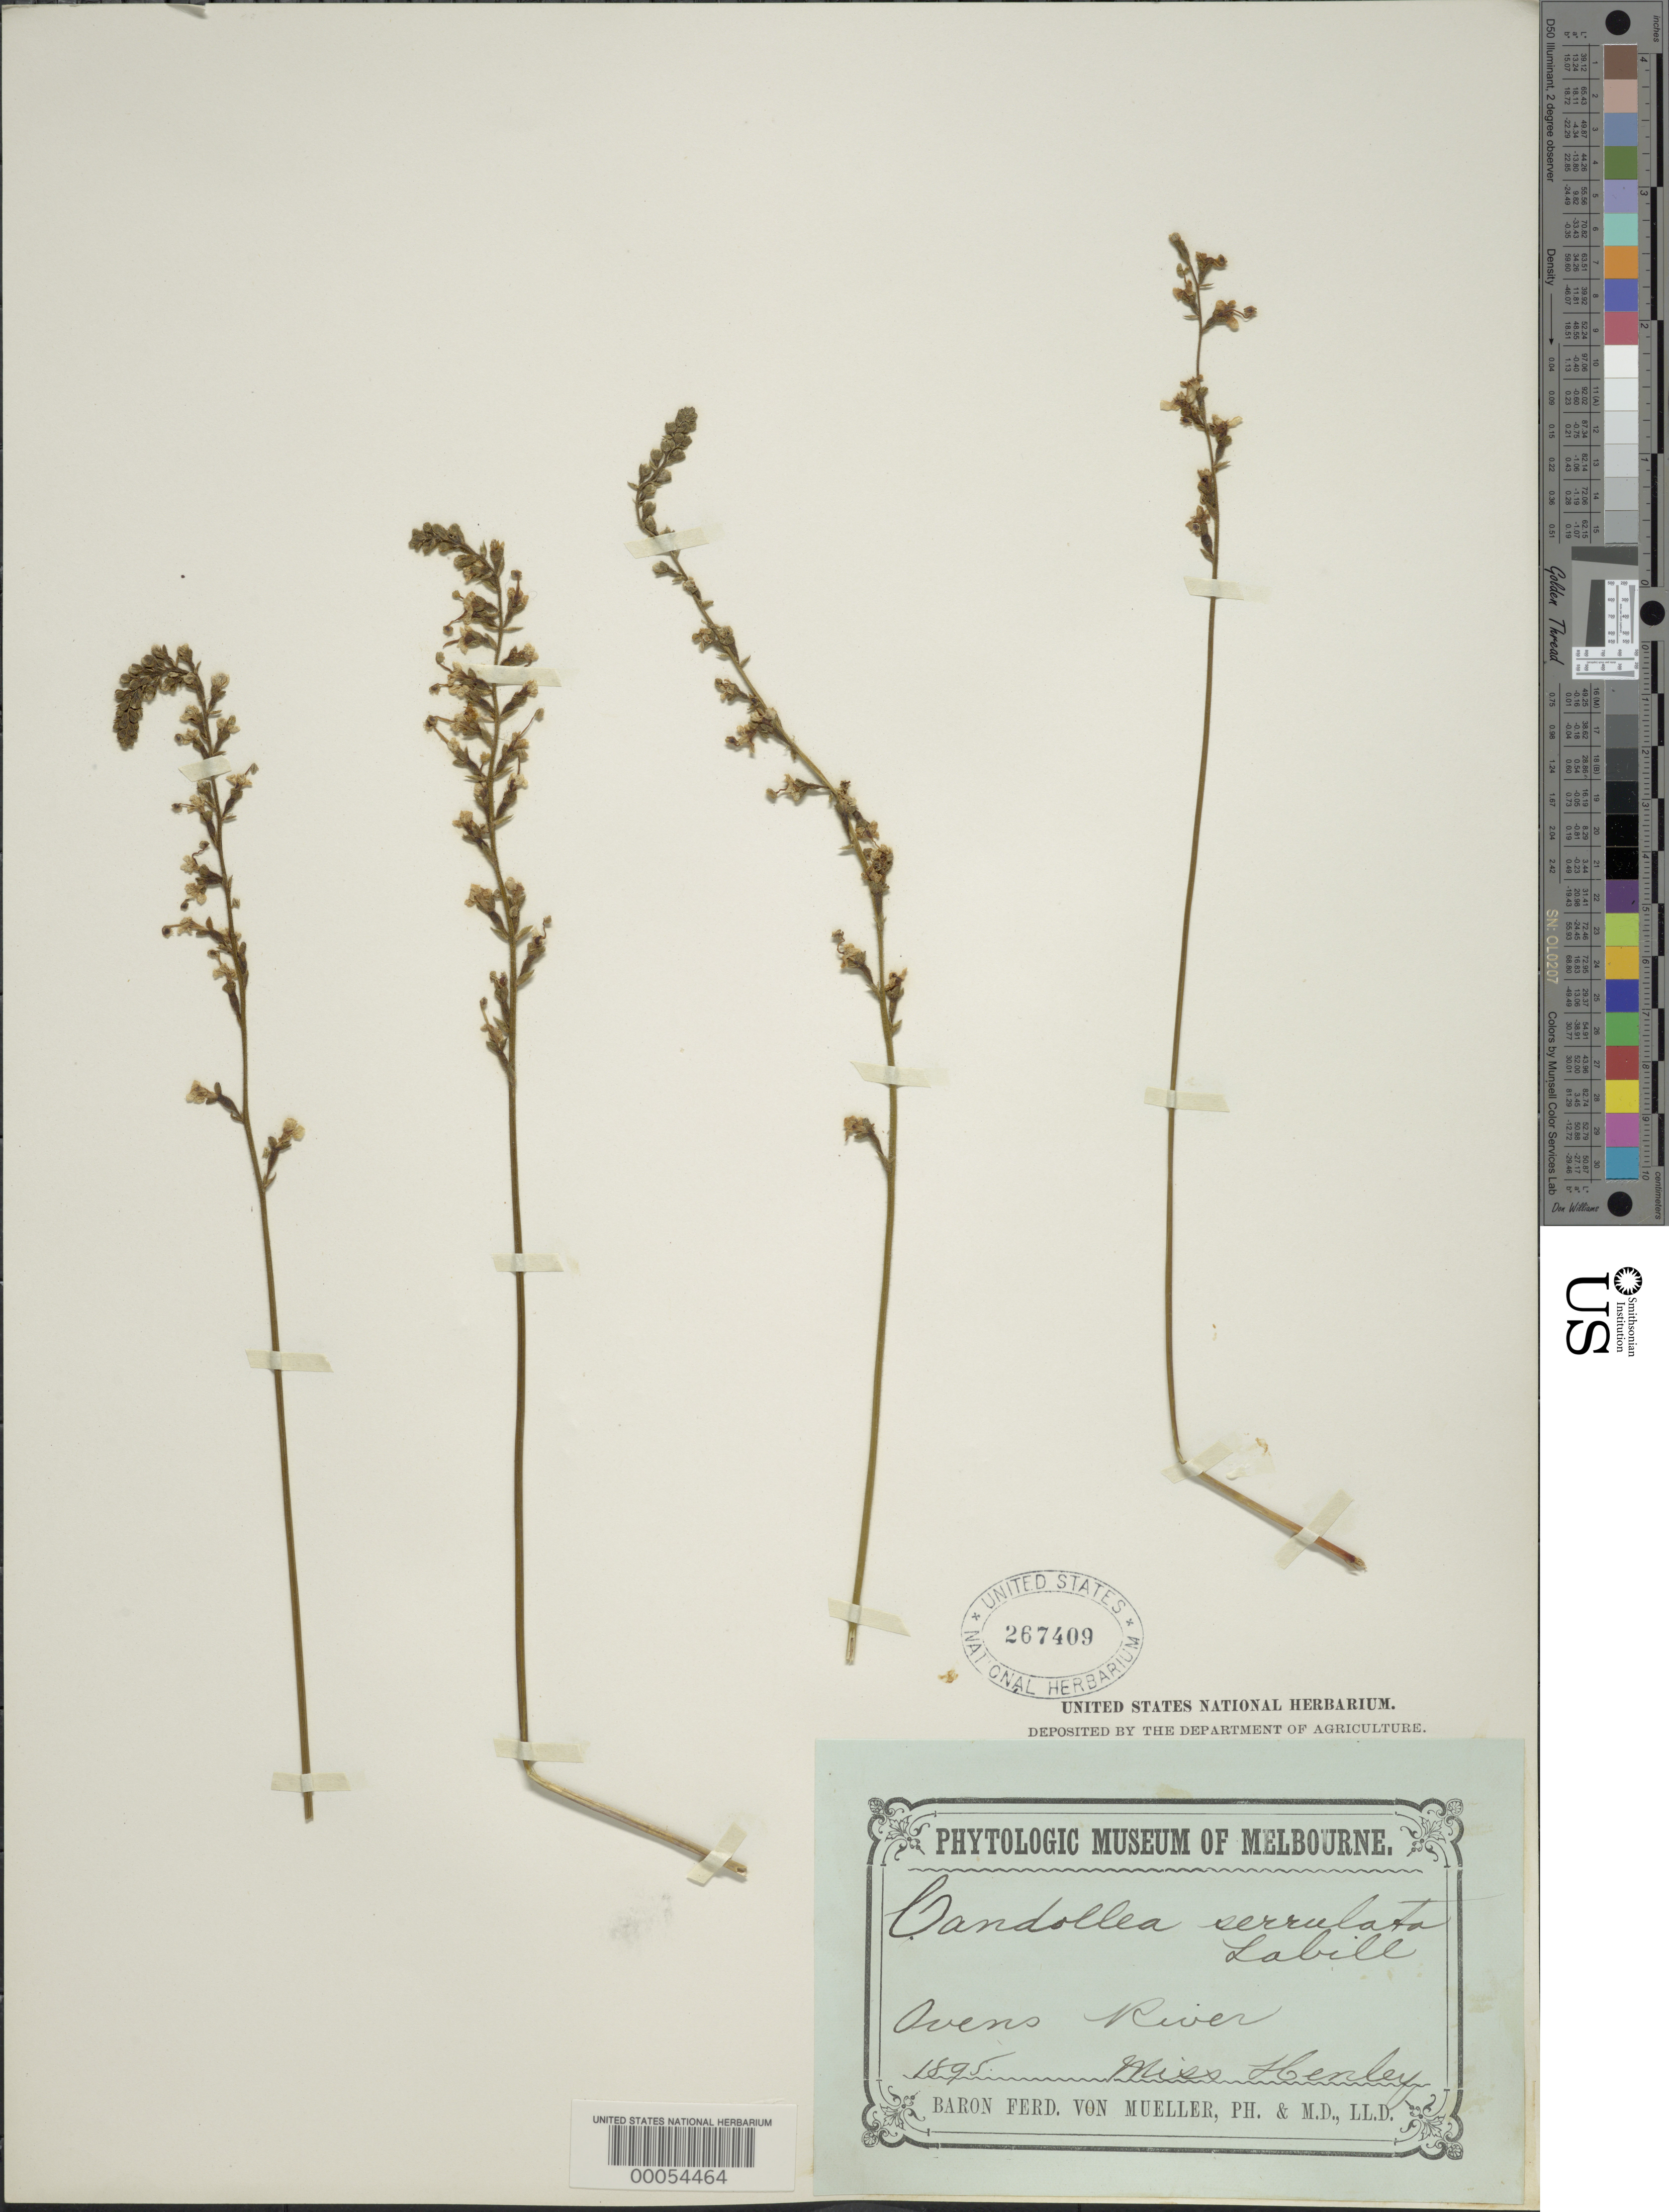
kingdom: Plantae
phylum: Tracheophyta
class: Magnoliopsida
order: Asterales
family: Stylidiaceae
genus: Stylidium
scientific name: Stylidium serrulatum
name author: Rich.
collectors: F. Mueller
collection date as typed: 1895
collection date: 1895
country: Australia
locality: Ovens river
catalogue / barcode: US 267409